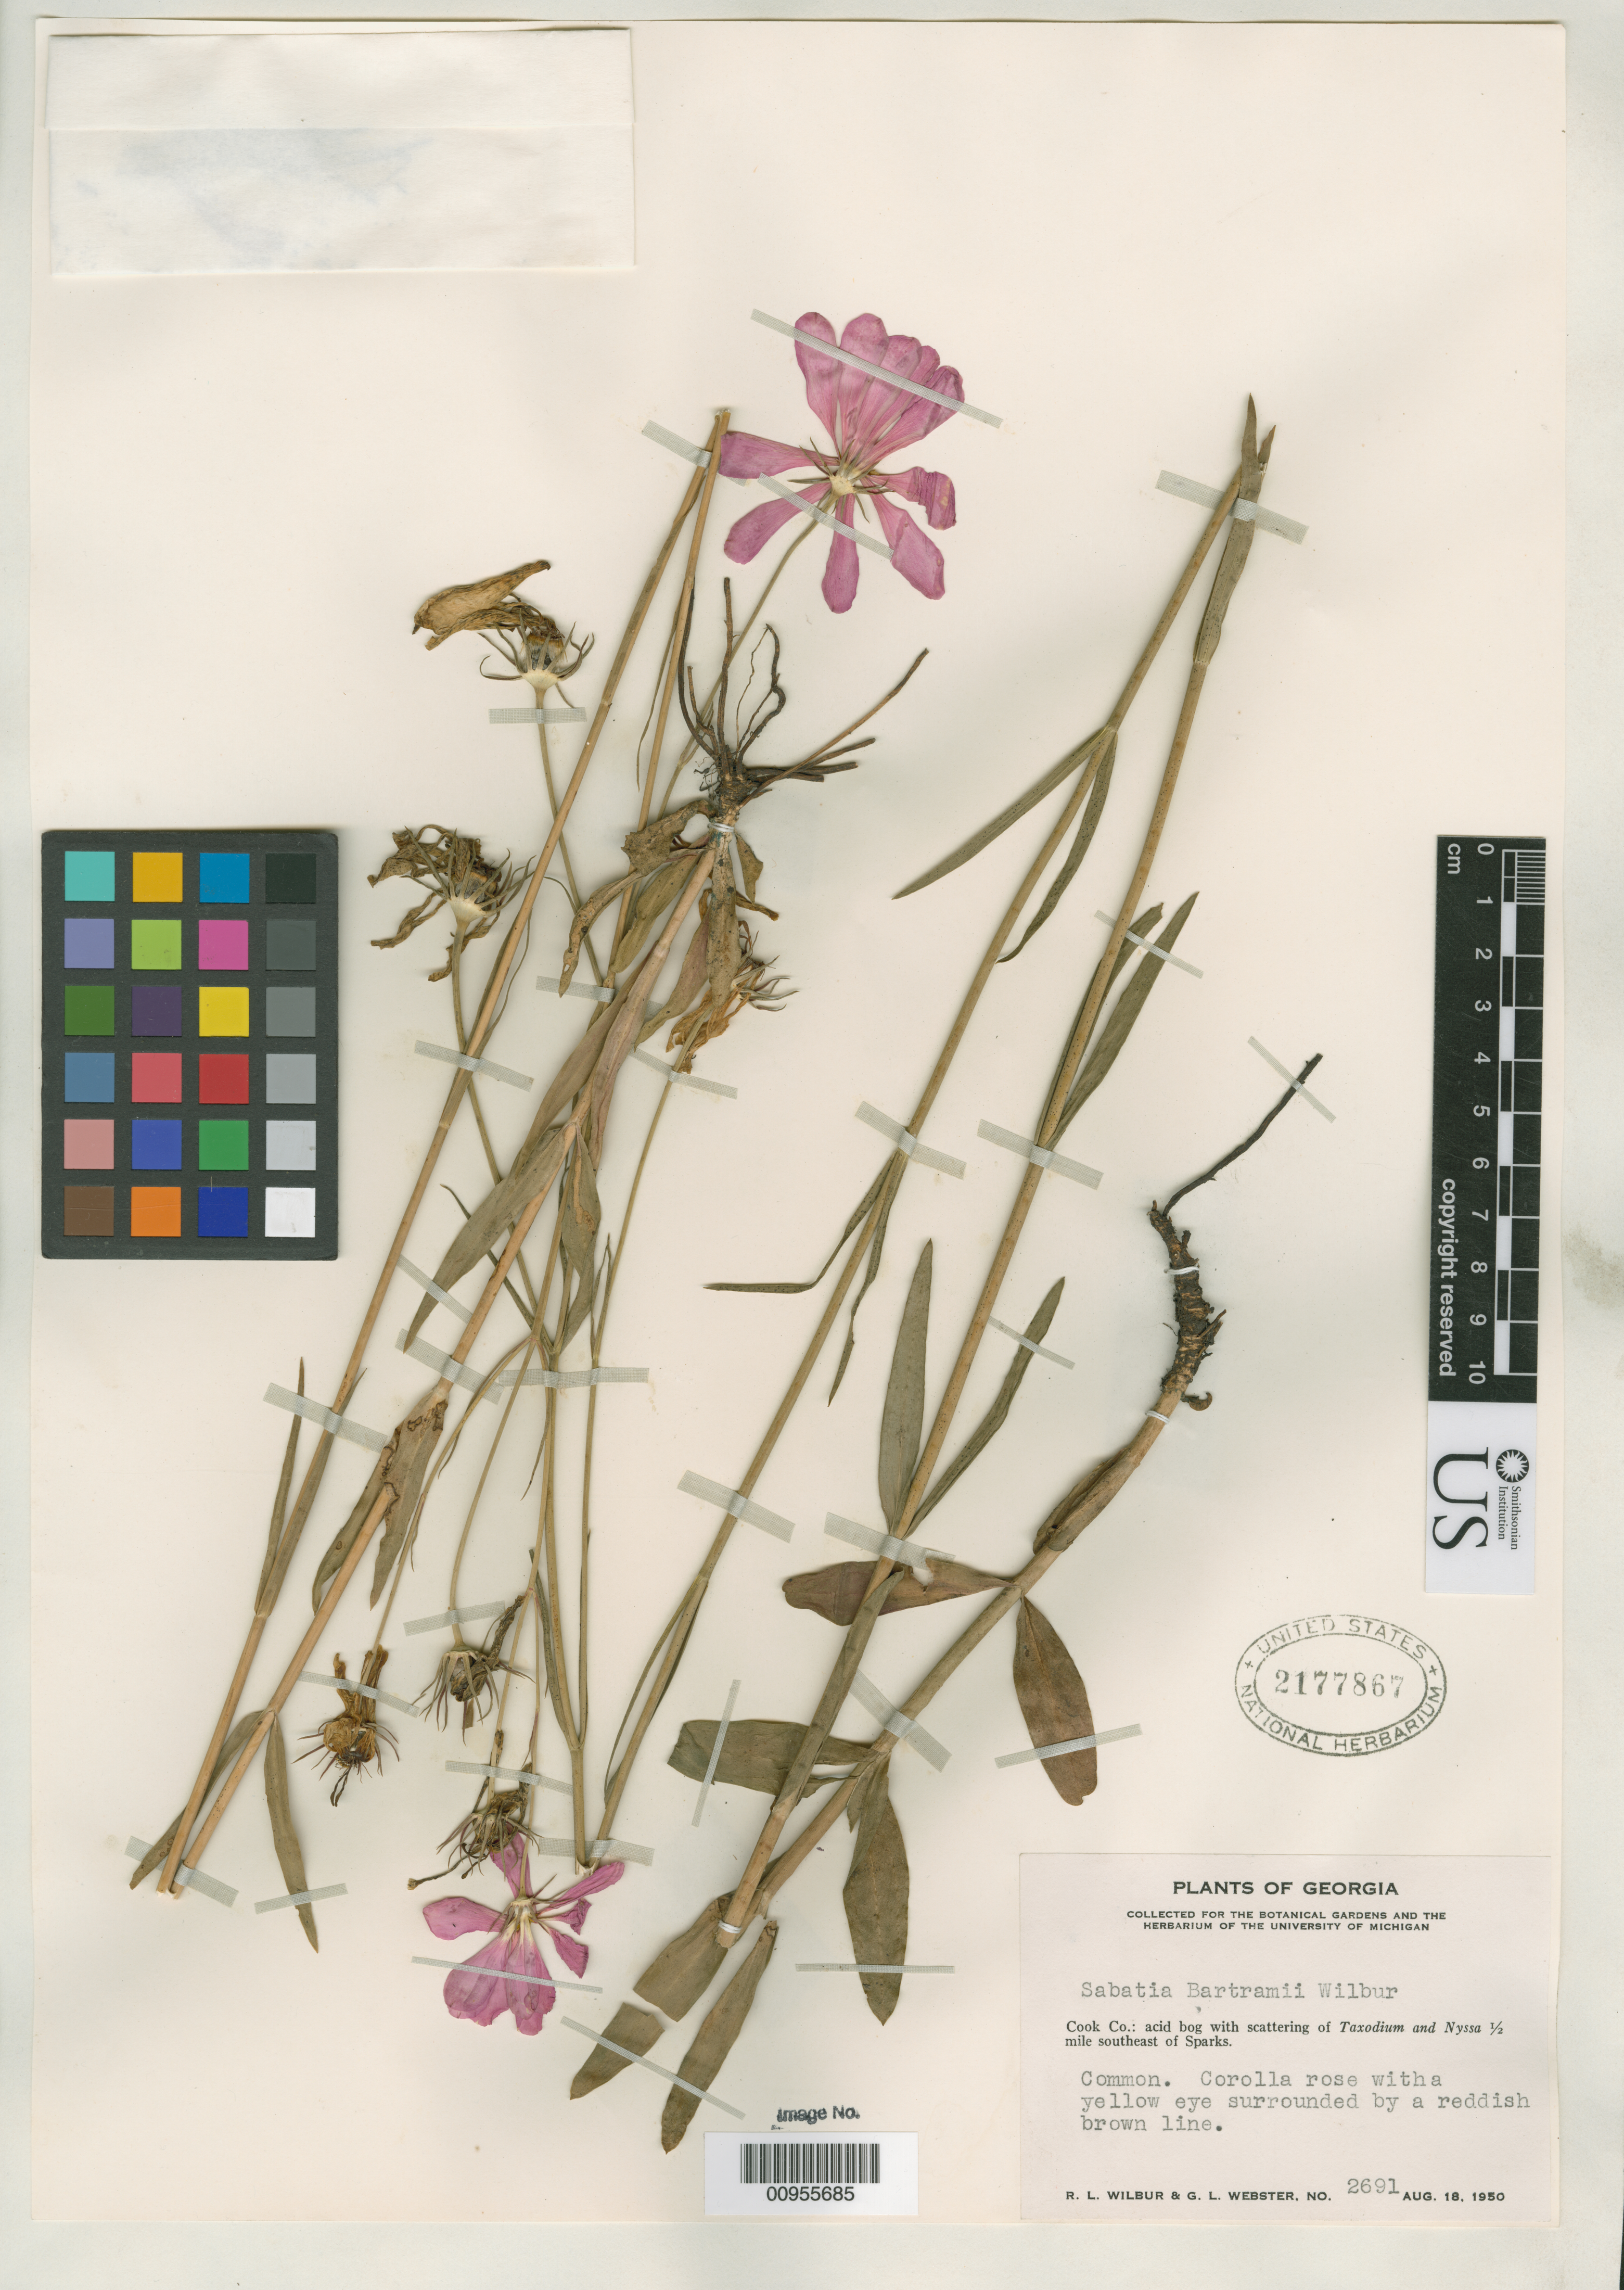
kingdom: Plantae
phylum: Tracheophyta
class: Magnoliopsida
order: Gentianales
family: Gentianaceae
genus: Chironia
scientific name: Chironia decandra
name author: Walter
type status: Isoneotype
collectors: R. L. Wilbur & G. L. Webster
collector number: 2691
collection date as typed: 18 Aug 1950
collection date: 1950-08-18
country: United States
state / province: Georgia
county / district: Cook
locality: Cook Co.: acid bog… 1/2 mile southeast of Sparks.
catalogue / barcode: US 2177867